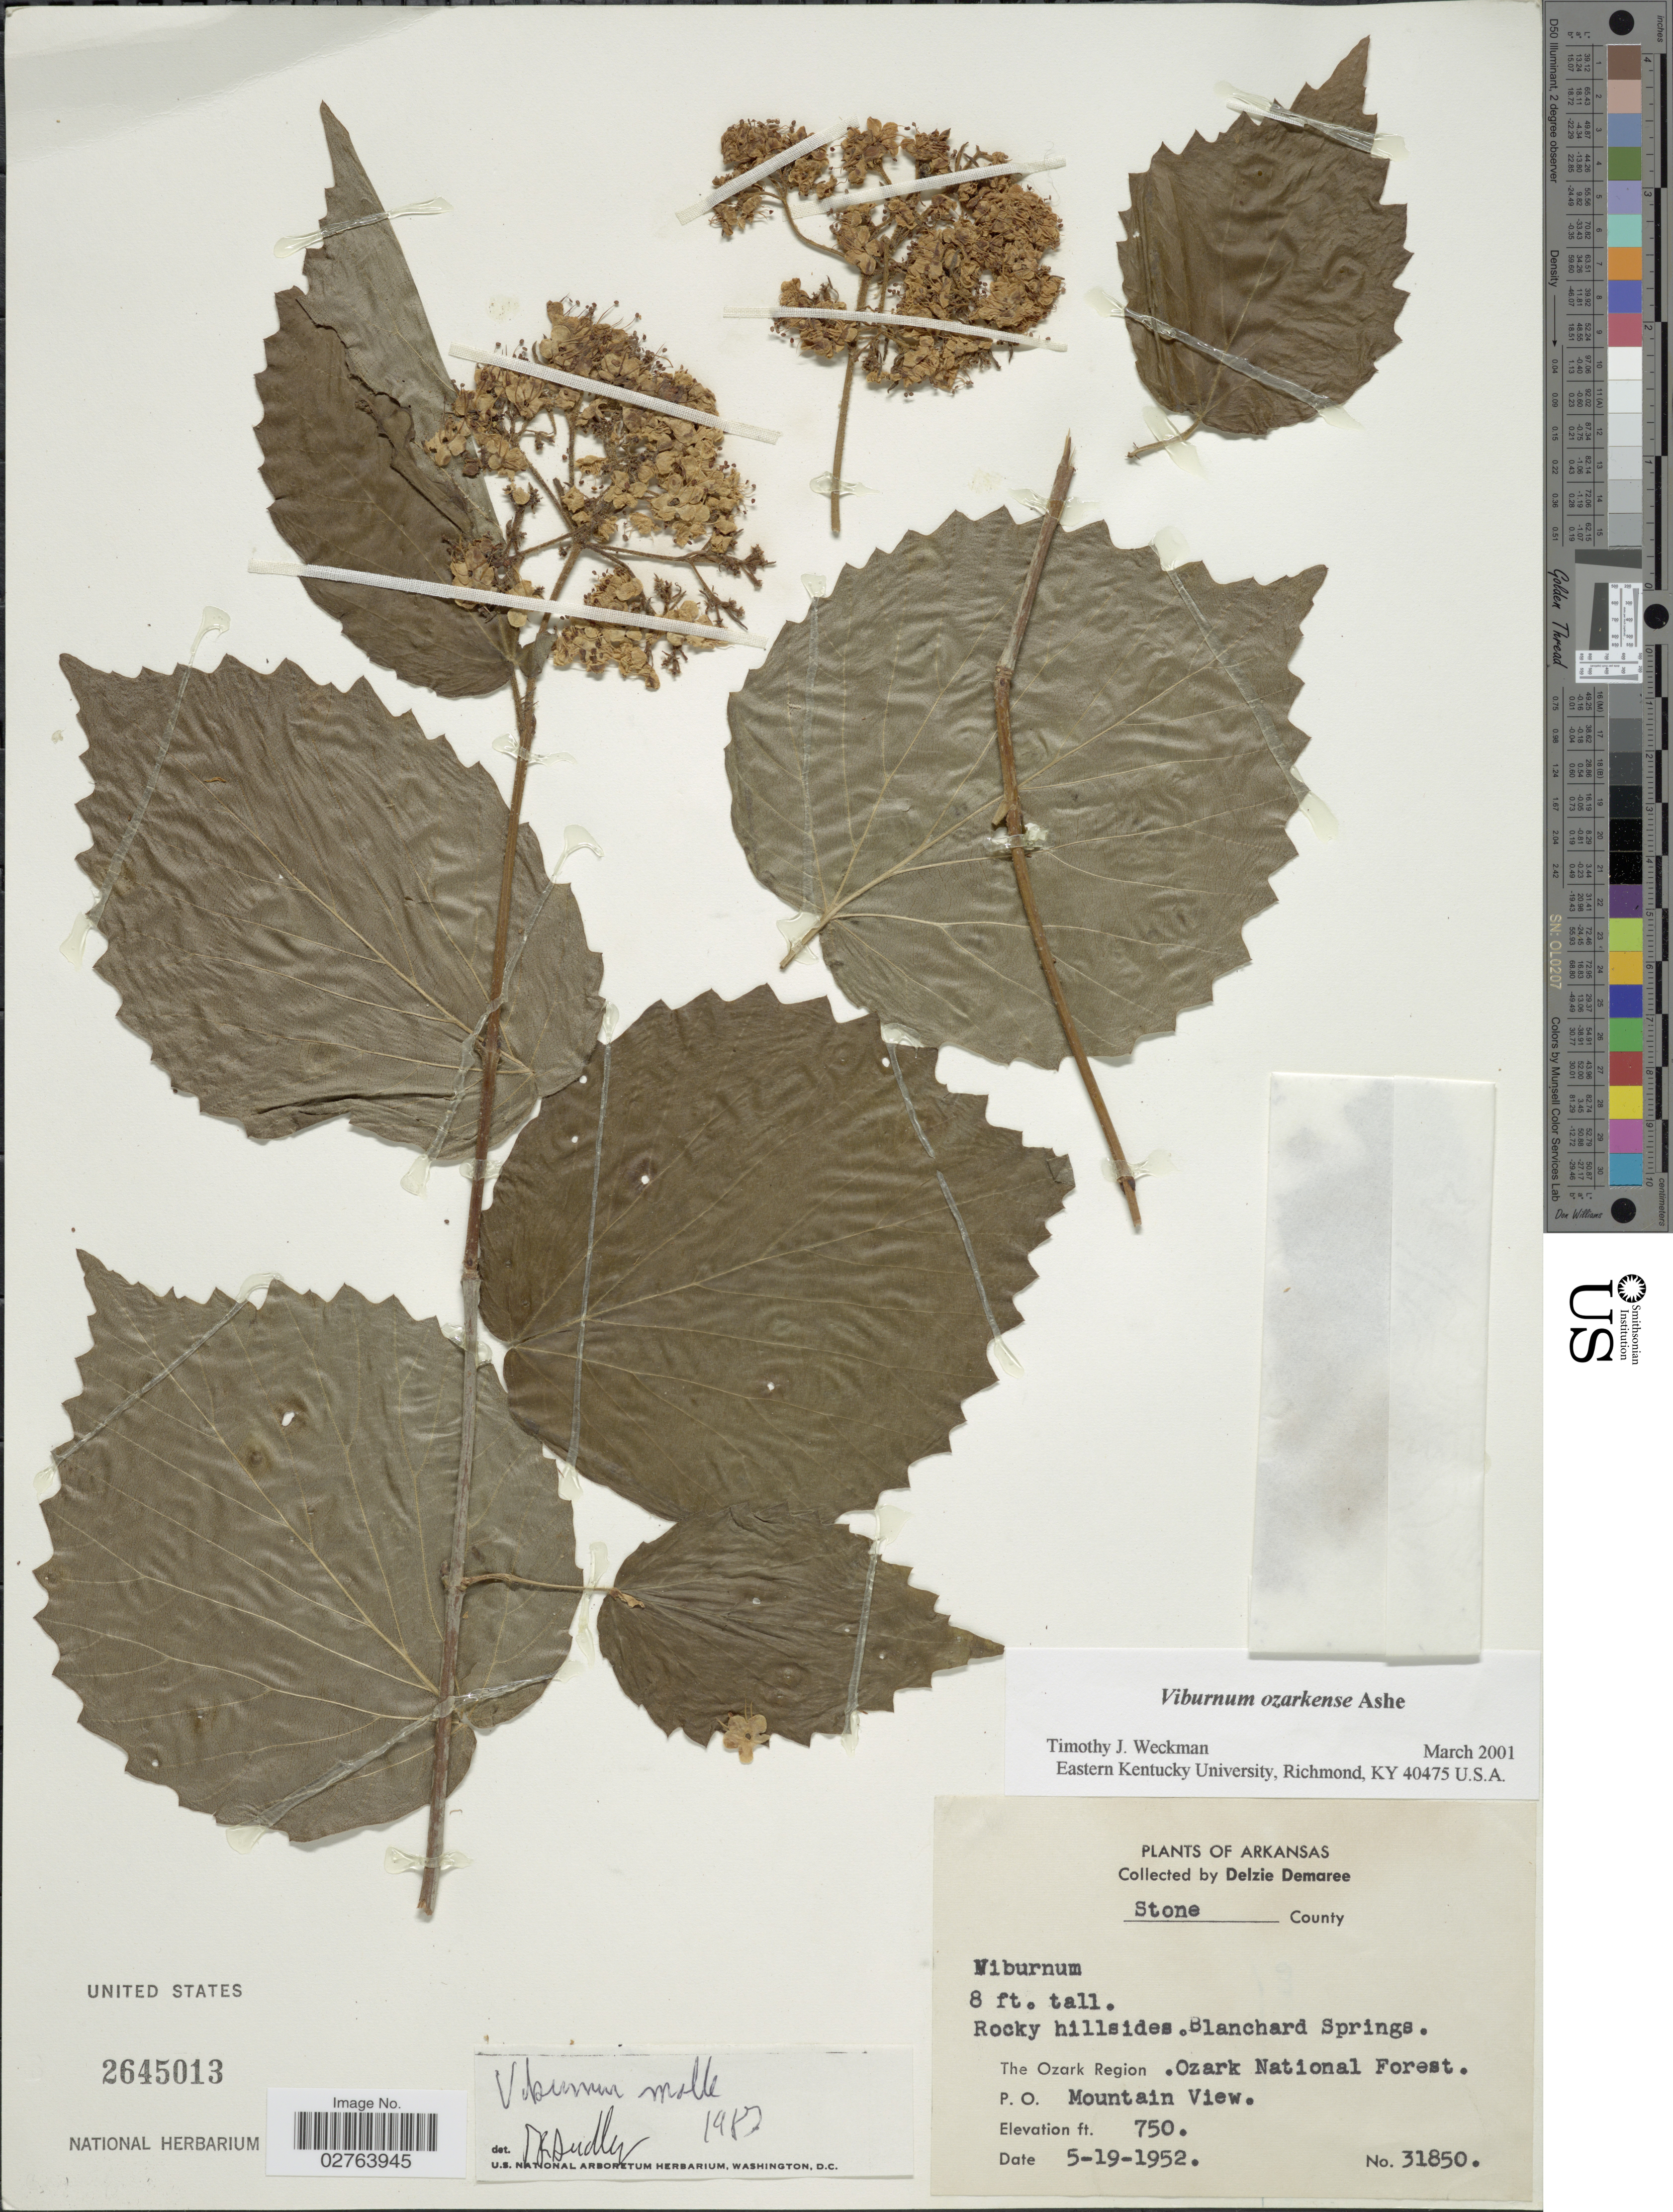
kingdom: Plantae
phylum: Tracheophyta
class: Magnoliopsida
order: Dipsacales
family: Viburnaceae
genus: Viburnum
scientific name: Viburnum ozarkense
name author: Ashe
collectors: D. Demaree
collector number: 31850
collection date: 1952-05-19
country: United States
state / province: Arkansas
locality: Stone County. Rocky hillsides. Blanchard Springs. The Ozark Region. Ozark National Forest. P.O. Mountain View.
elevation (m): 229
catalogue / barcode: US 2645013